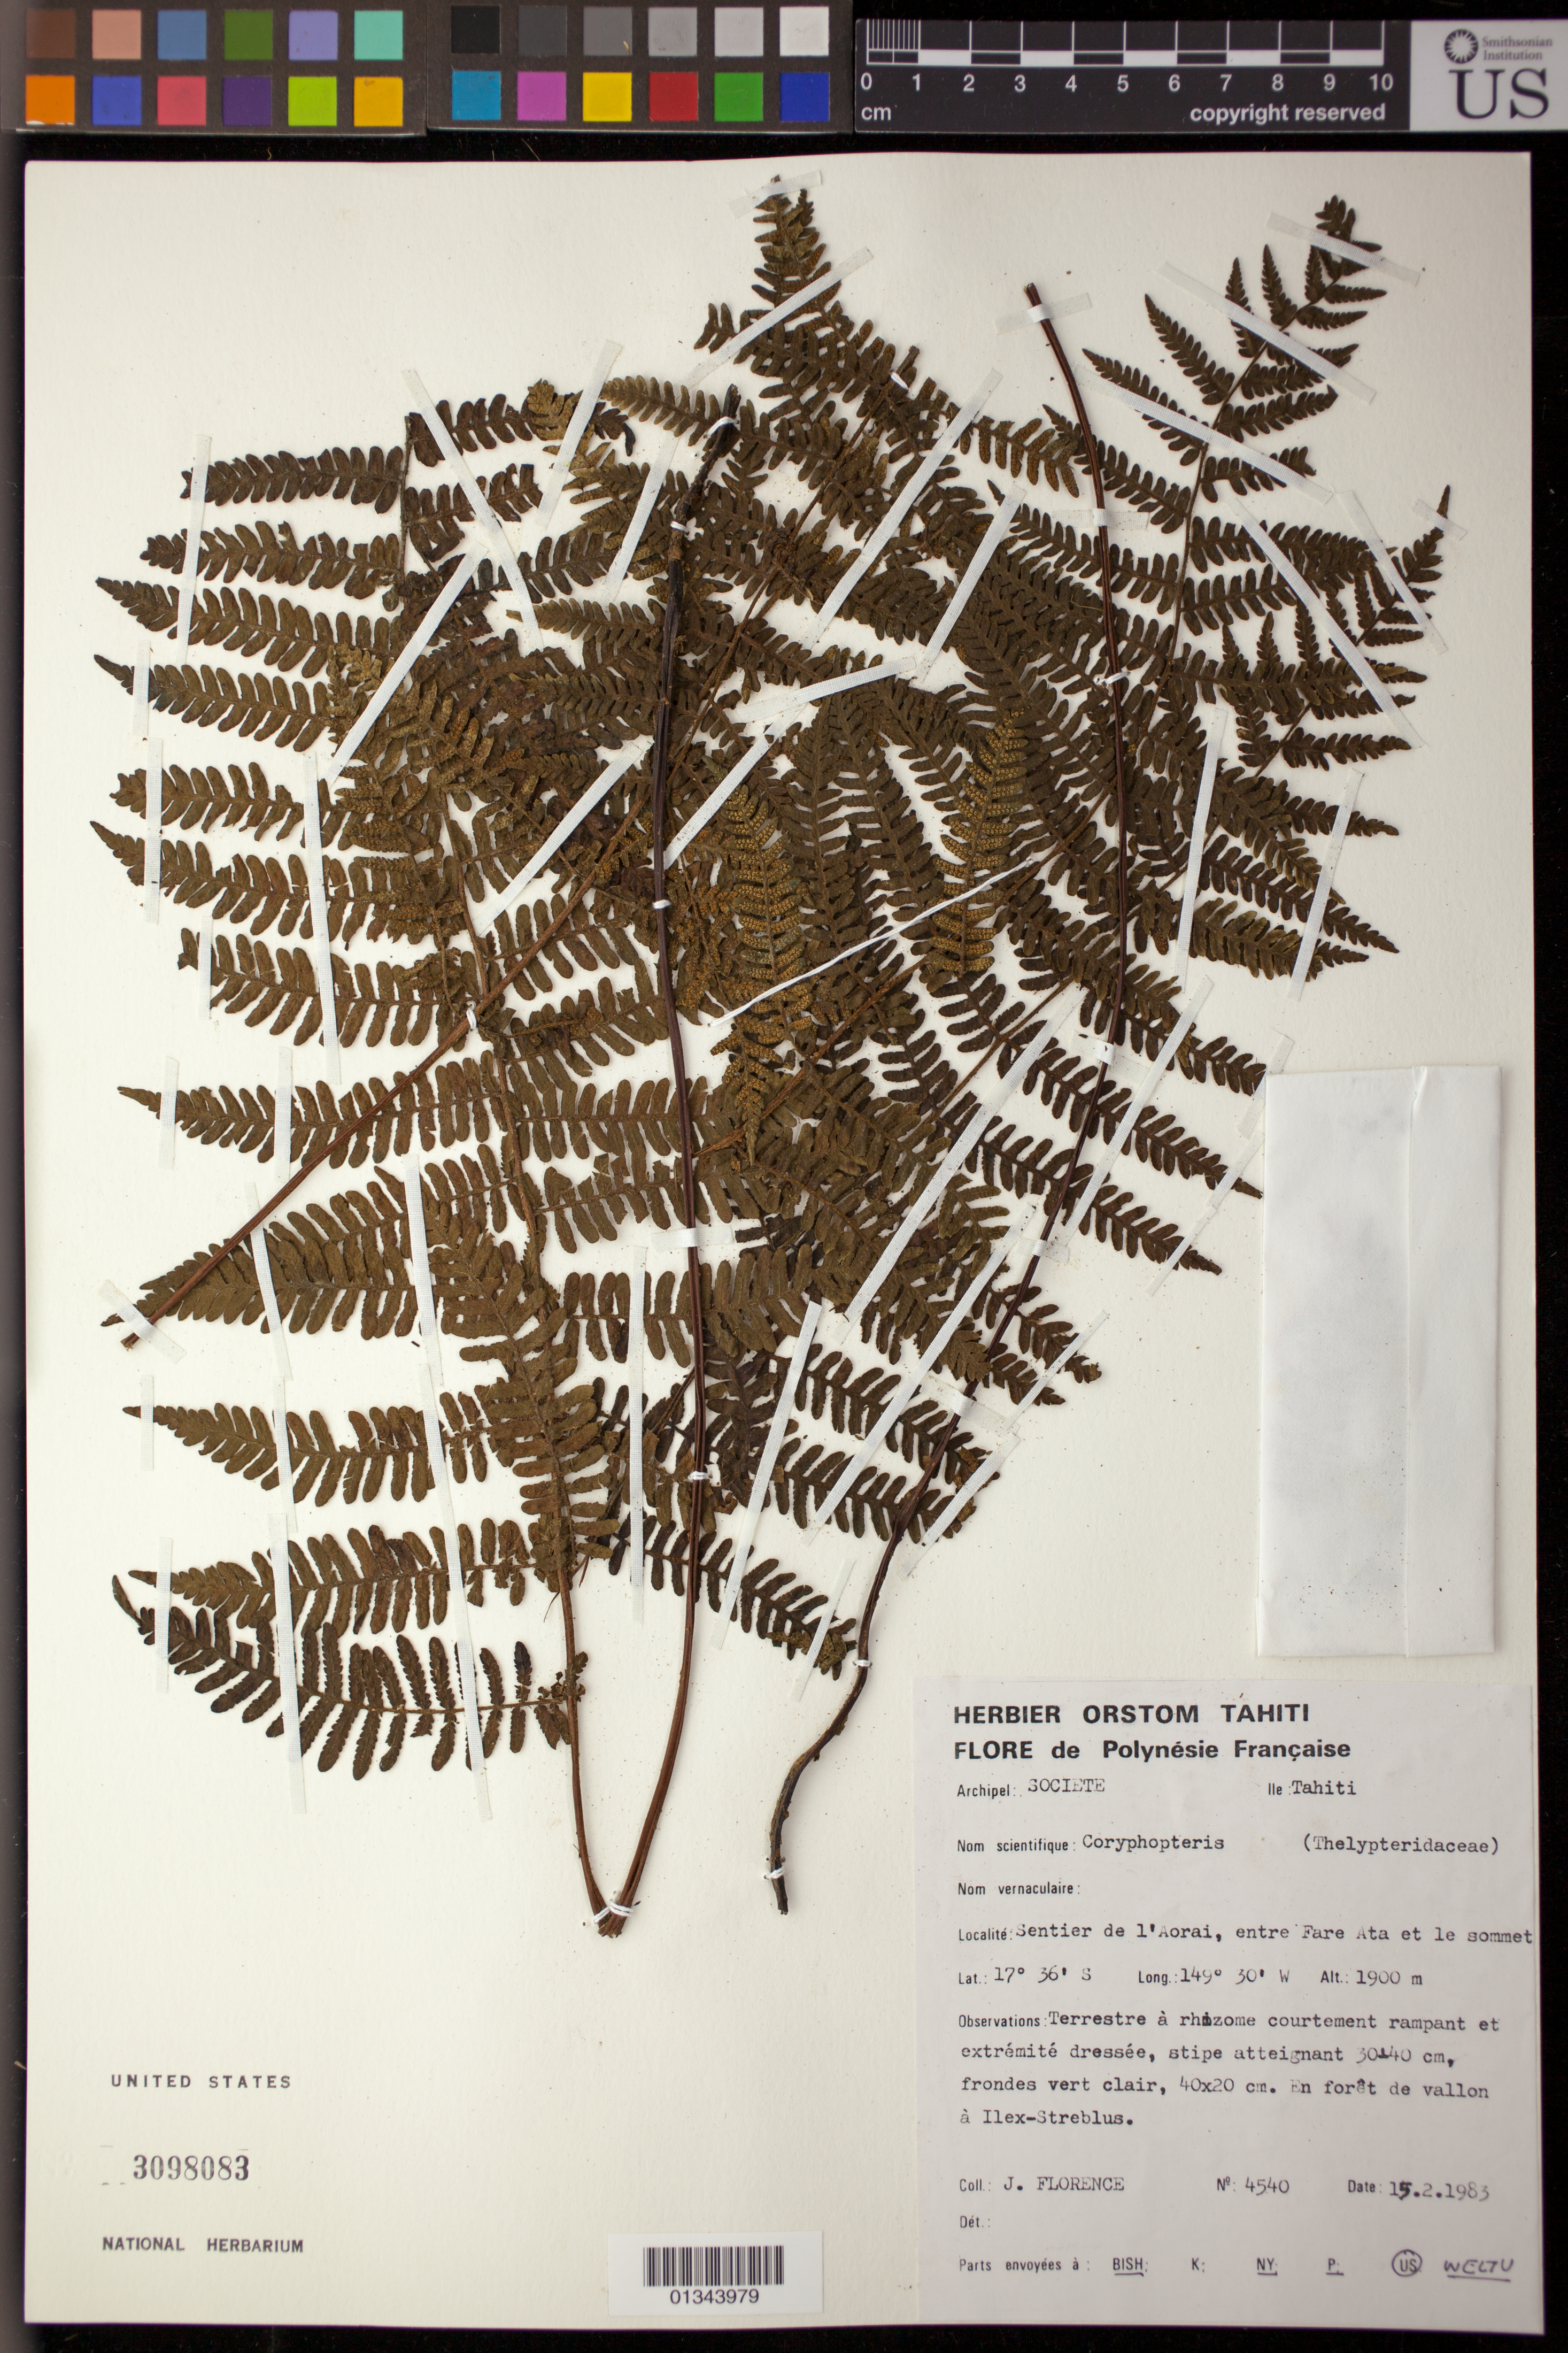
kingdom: Plantae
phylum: Tracheophyta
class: Polypodiopsida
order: Polypodiales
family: Thelypteridaceae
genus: Coryphopteris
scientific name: Coryphopteris pubirachis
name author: (Baker) Holttum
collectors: J. Florence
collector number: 4540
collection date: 1983-02-15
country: French Polynesia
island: Tahiti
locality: Archipel: Societe, Ile: Tahiti, Sentier de l 'Aorai, entre Fare Ata et le sommet.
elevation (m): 1900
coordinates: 17 36 S, 149 30 W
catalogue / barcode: US 3098083